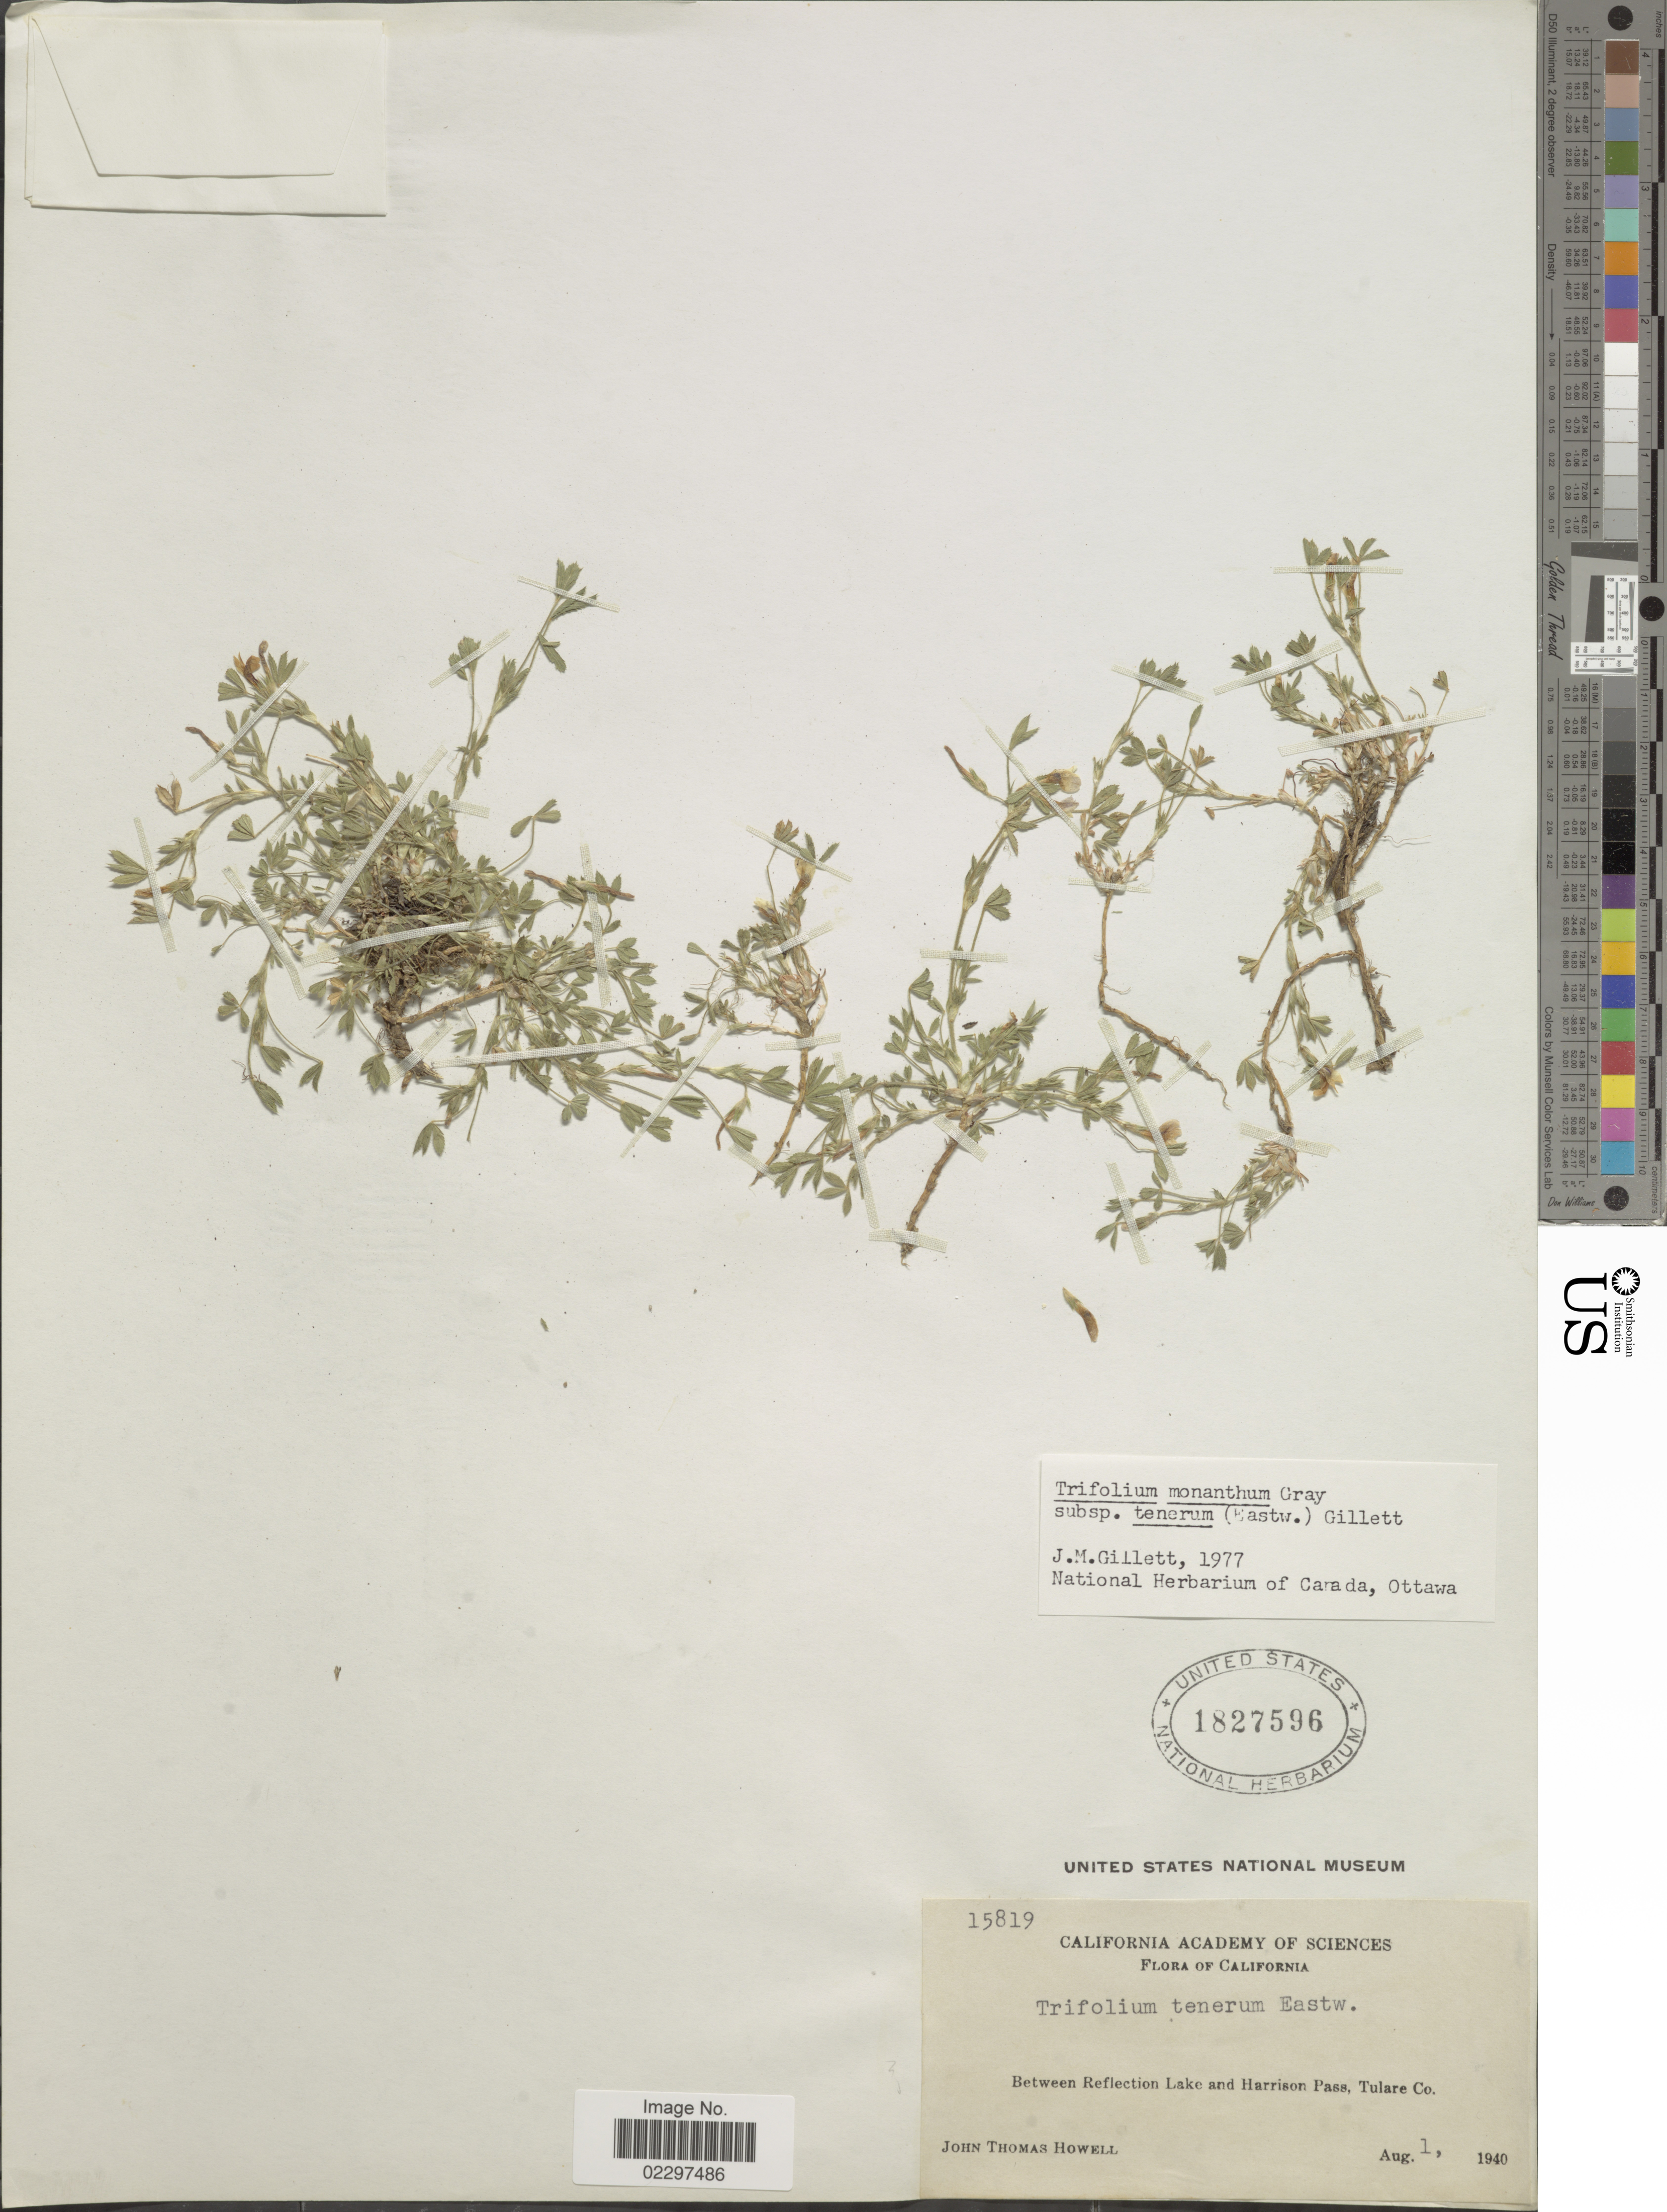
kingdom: Plantae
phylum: Tracheophyta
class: Magnoliopsida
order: Fabales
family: Fabaceae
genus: Trifolium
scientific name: Trifolium monanthum subsp. tenerum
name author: (Eastw.) J.M. Gillett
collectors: J. T. Howell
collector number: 15819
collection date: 1940-08-01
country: United States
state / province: California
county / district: Tulare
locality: Between Reflection Lake and Harrison Pass, Tulare Co.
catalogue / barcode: US 1827596